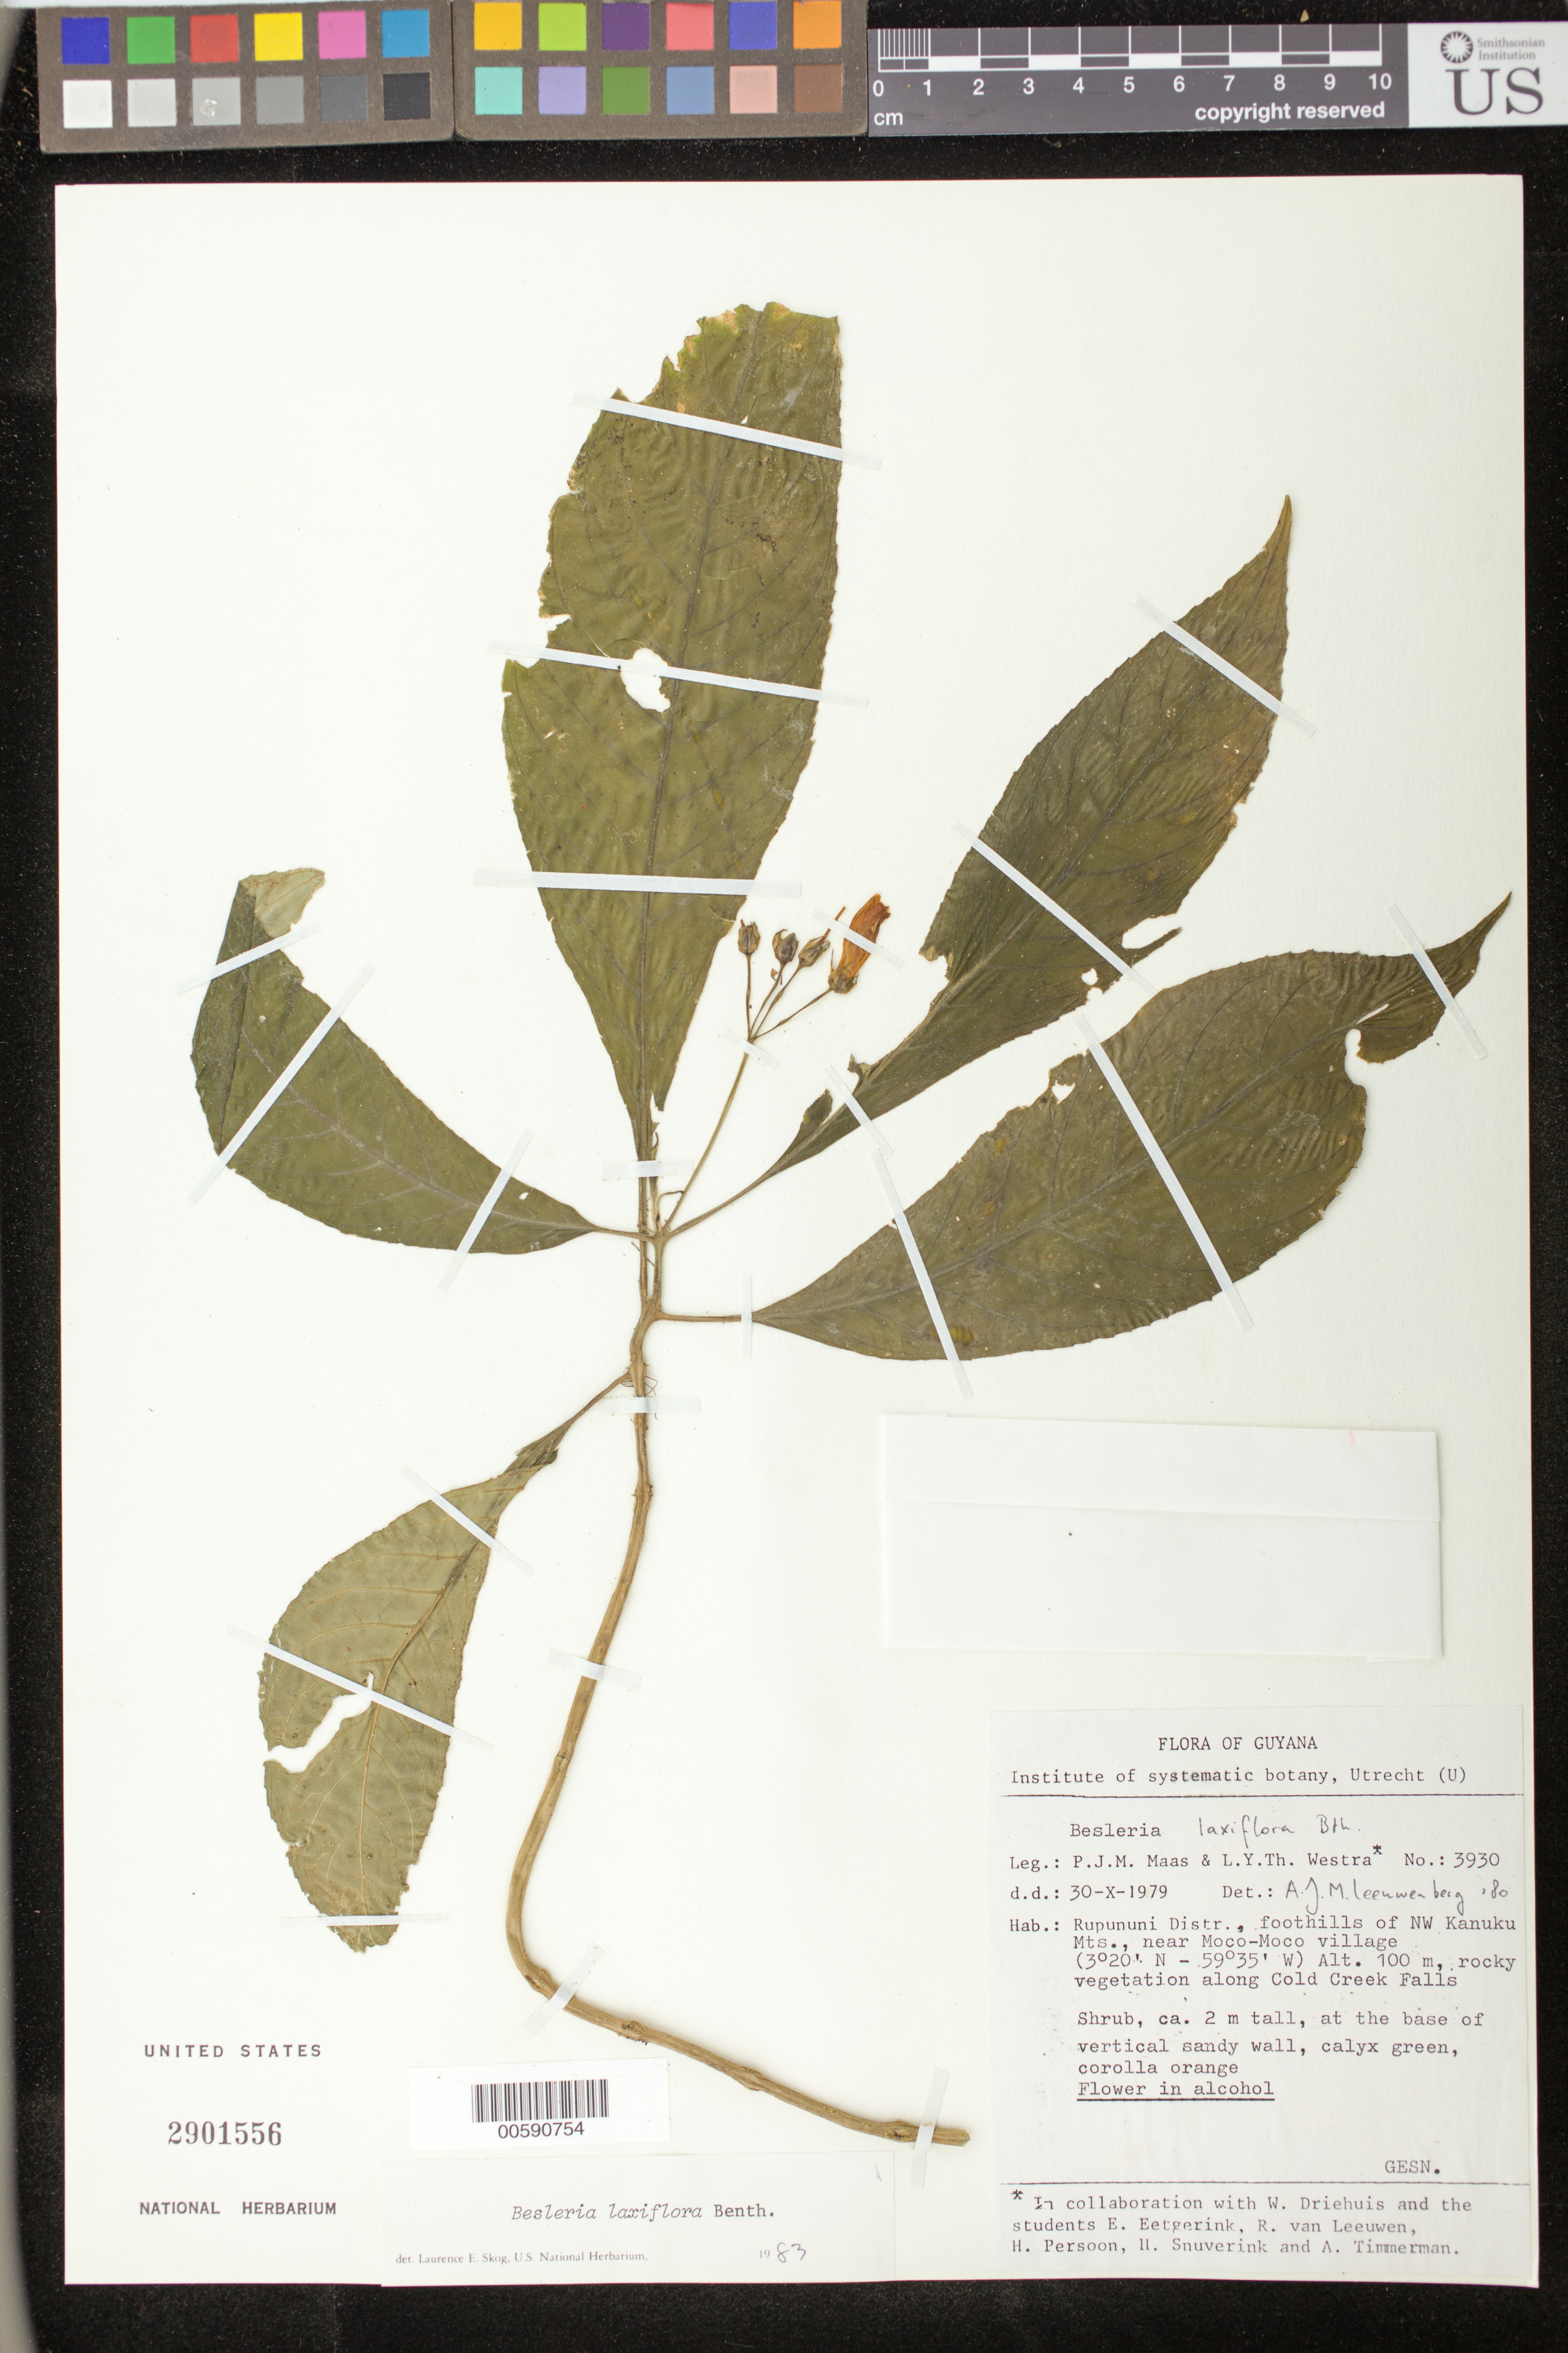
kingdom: Plantae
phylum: Tracheophyta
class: Magnoliopsida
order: Lamiales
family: Gesneriaceae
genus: Besleria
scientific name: Besleria laxiflora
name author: Benth.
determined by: Skog, Laurence E.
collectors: P. Maas, L. Y. T. Westra & et al.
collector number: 3930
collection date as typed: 30 Oct 1979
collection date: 1979-10-30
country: Guyana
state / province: U. Takutu-U. Essequibo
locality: Rupununi Distr., foothills of NW Kanuku Mts. near Moco-Moco village, along Cold Creek Falls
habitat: Rocky vegetation; at the base of vertical sandy wall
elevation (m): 100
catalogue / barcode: US 2901556